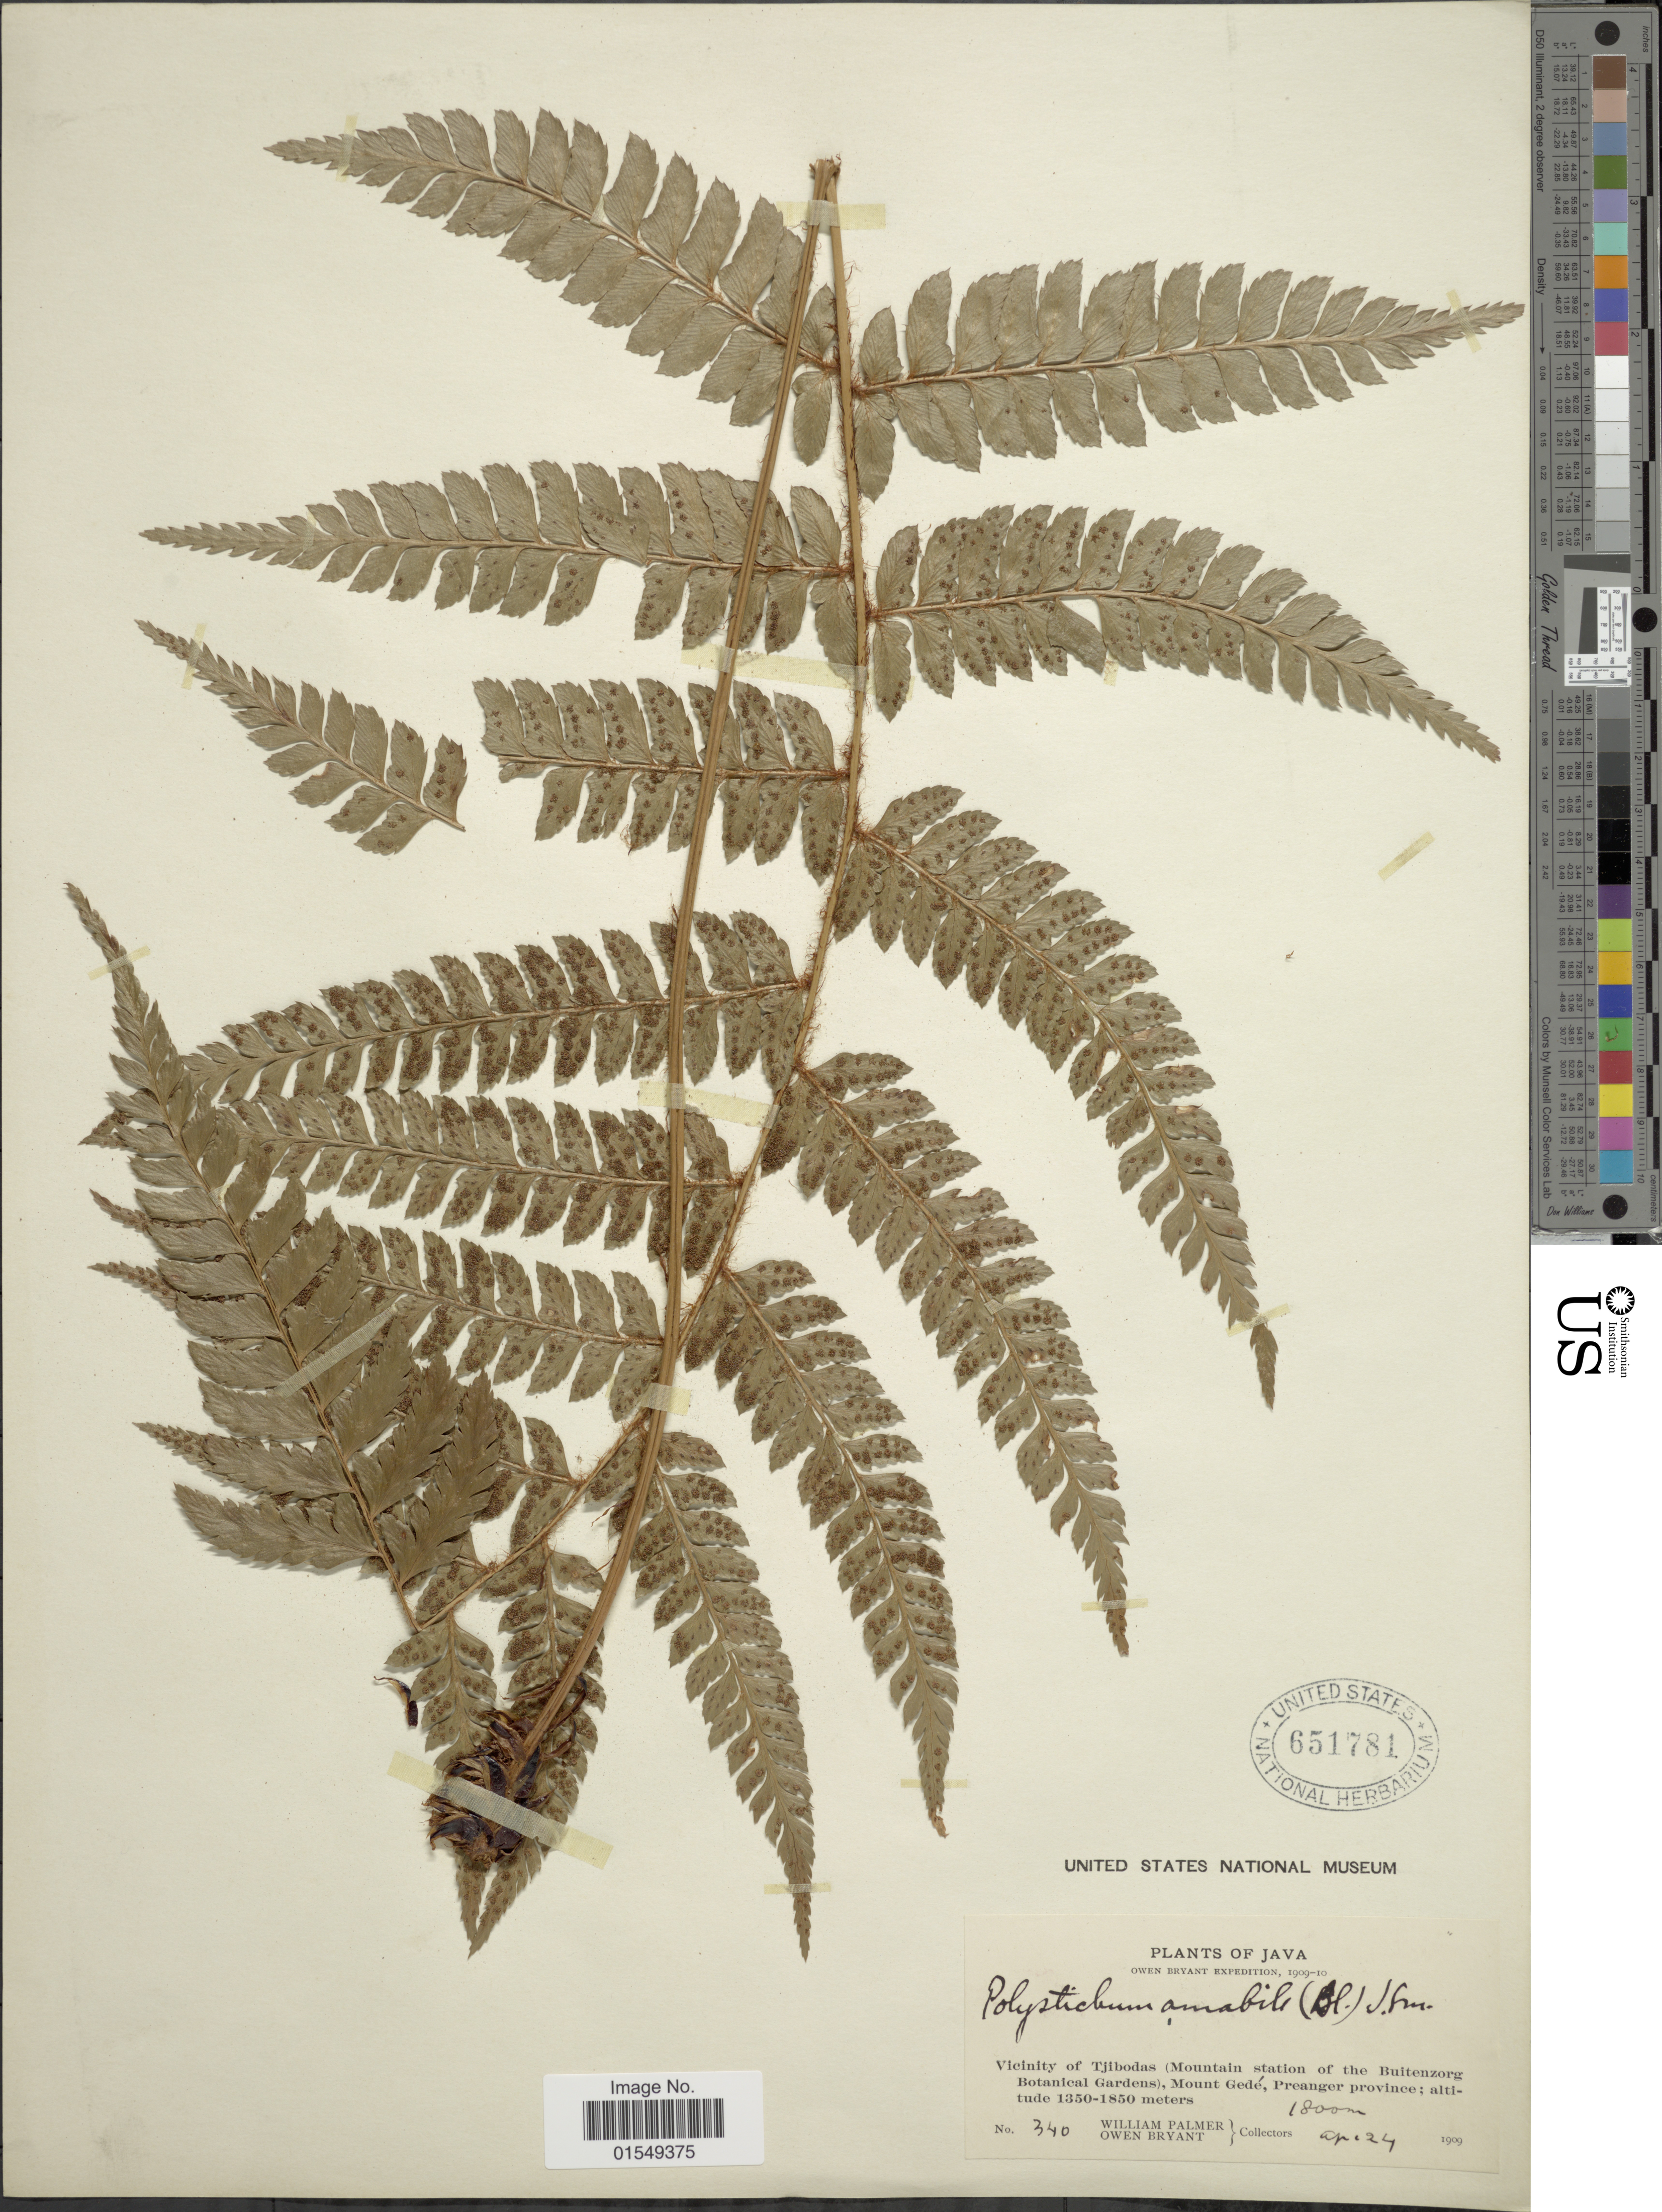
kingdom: Plantae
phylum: Tracheophyta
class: Polypodiopsida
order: Polypodiales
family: Dryopteridaceae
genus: Arachniodes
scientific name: Arachniodes amabilis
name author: (Blume) Tindale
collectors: W. Palmer & O. Bryant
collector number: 340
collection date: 1909-04-24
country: Indonesia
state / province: Java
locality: Vicinity of Tjibodas (Mountain station of the Buitenzorg Botanical Gardens), Mount Gede, Prenager Province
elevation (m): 1800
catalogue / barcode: US 651781